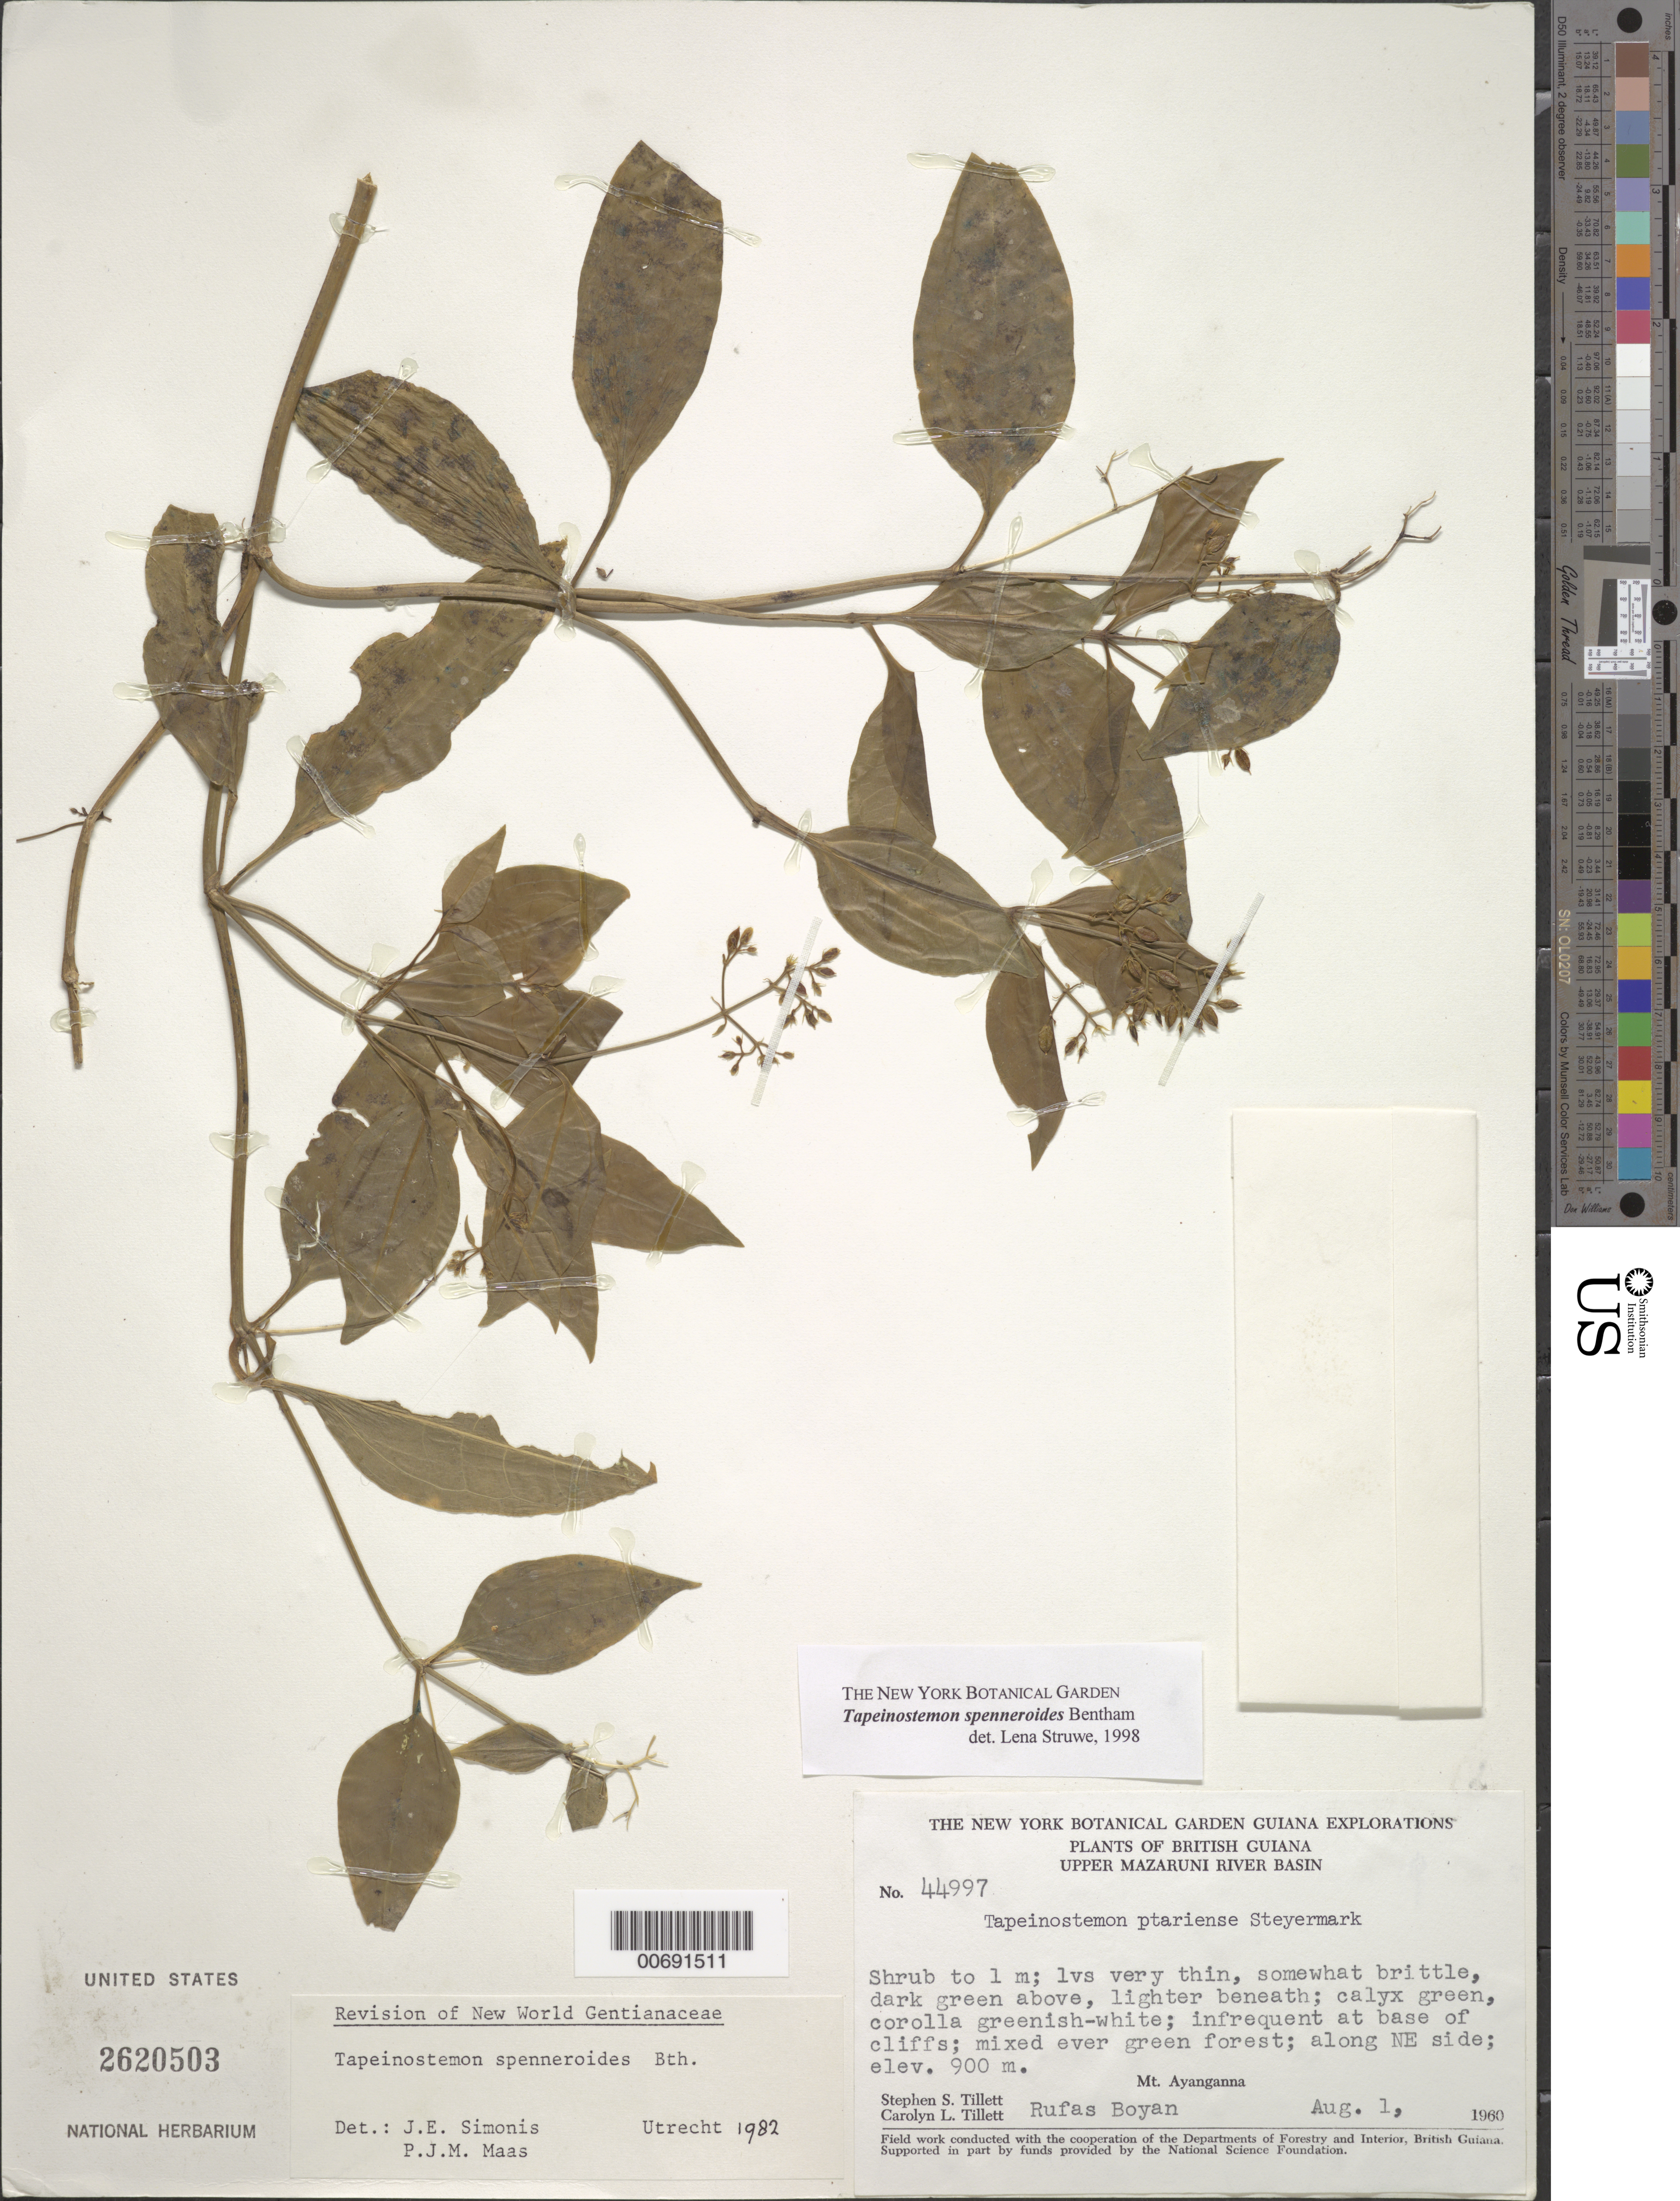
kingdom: Plantae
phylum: Tracheophyta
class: Magnoliopsida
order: Gentianales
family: Gentianaceae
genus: Tapeinostemon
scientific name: Tapeinostemon spenneroides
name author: Benth.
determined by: Struwe, L.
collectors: S. S. Tillett, C. L. Tillett & R. Boyan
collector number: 44997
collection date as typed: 1-Aug-60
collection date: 1960-08-01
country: Guyana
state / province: Cuyuni-Mazaruni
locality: Mt. Ayanganna, NE side of, Upper Mazaruni R Basin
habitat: Mixed evergreen forest.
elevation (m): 900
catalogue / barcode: US 2620503